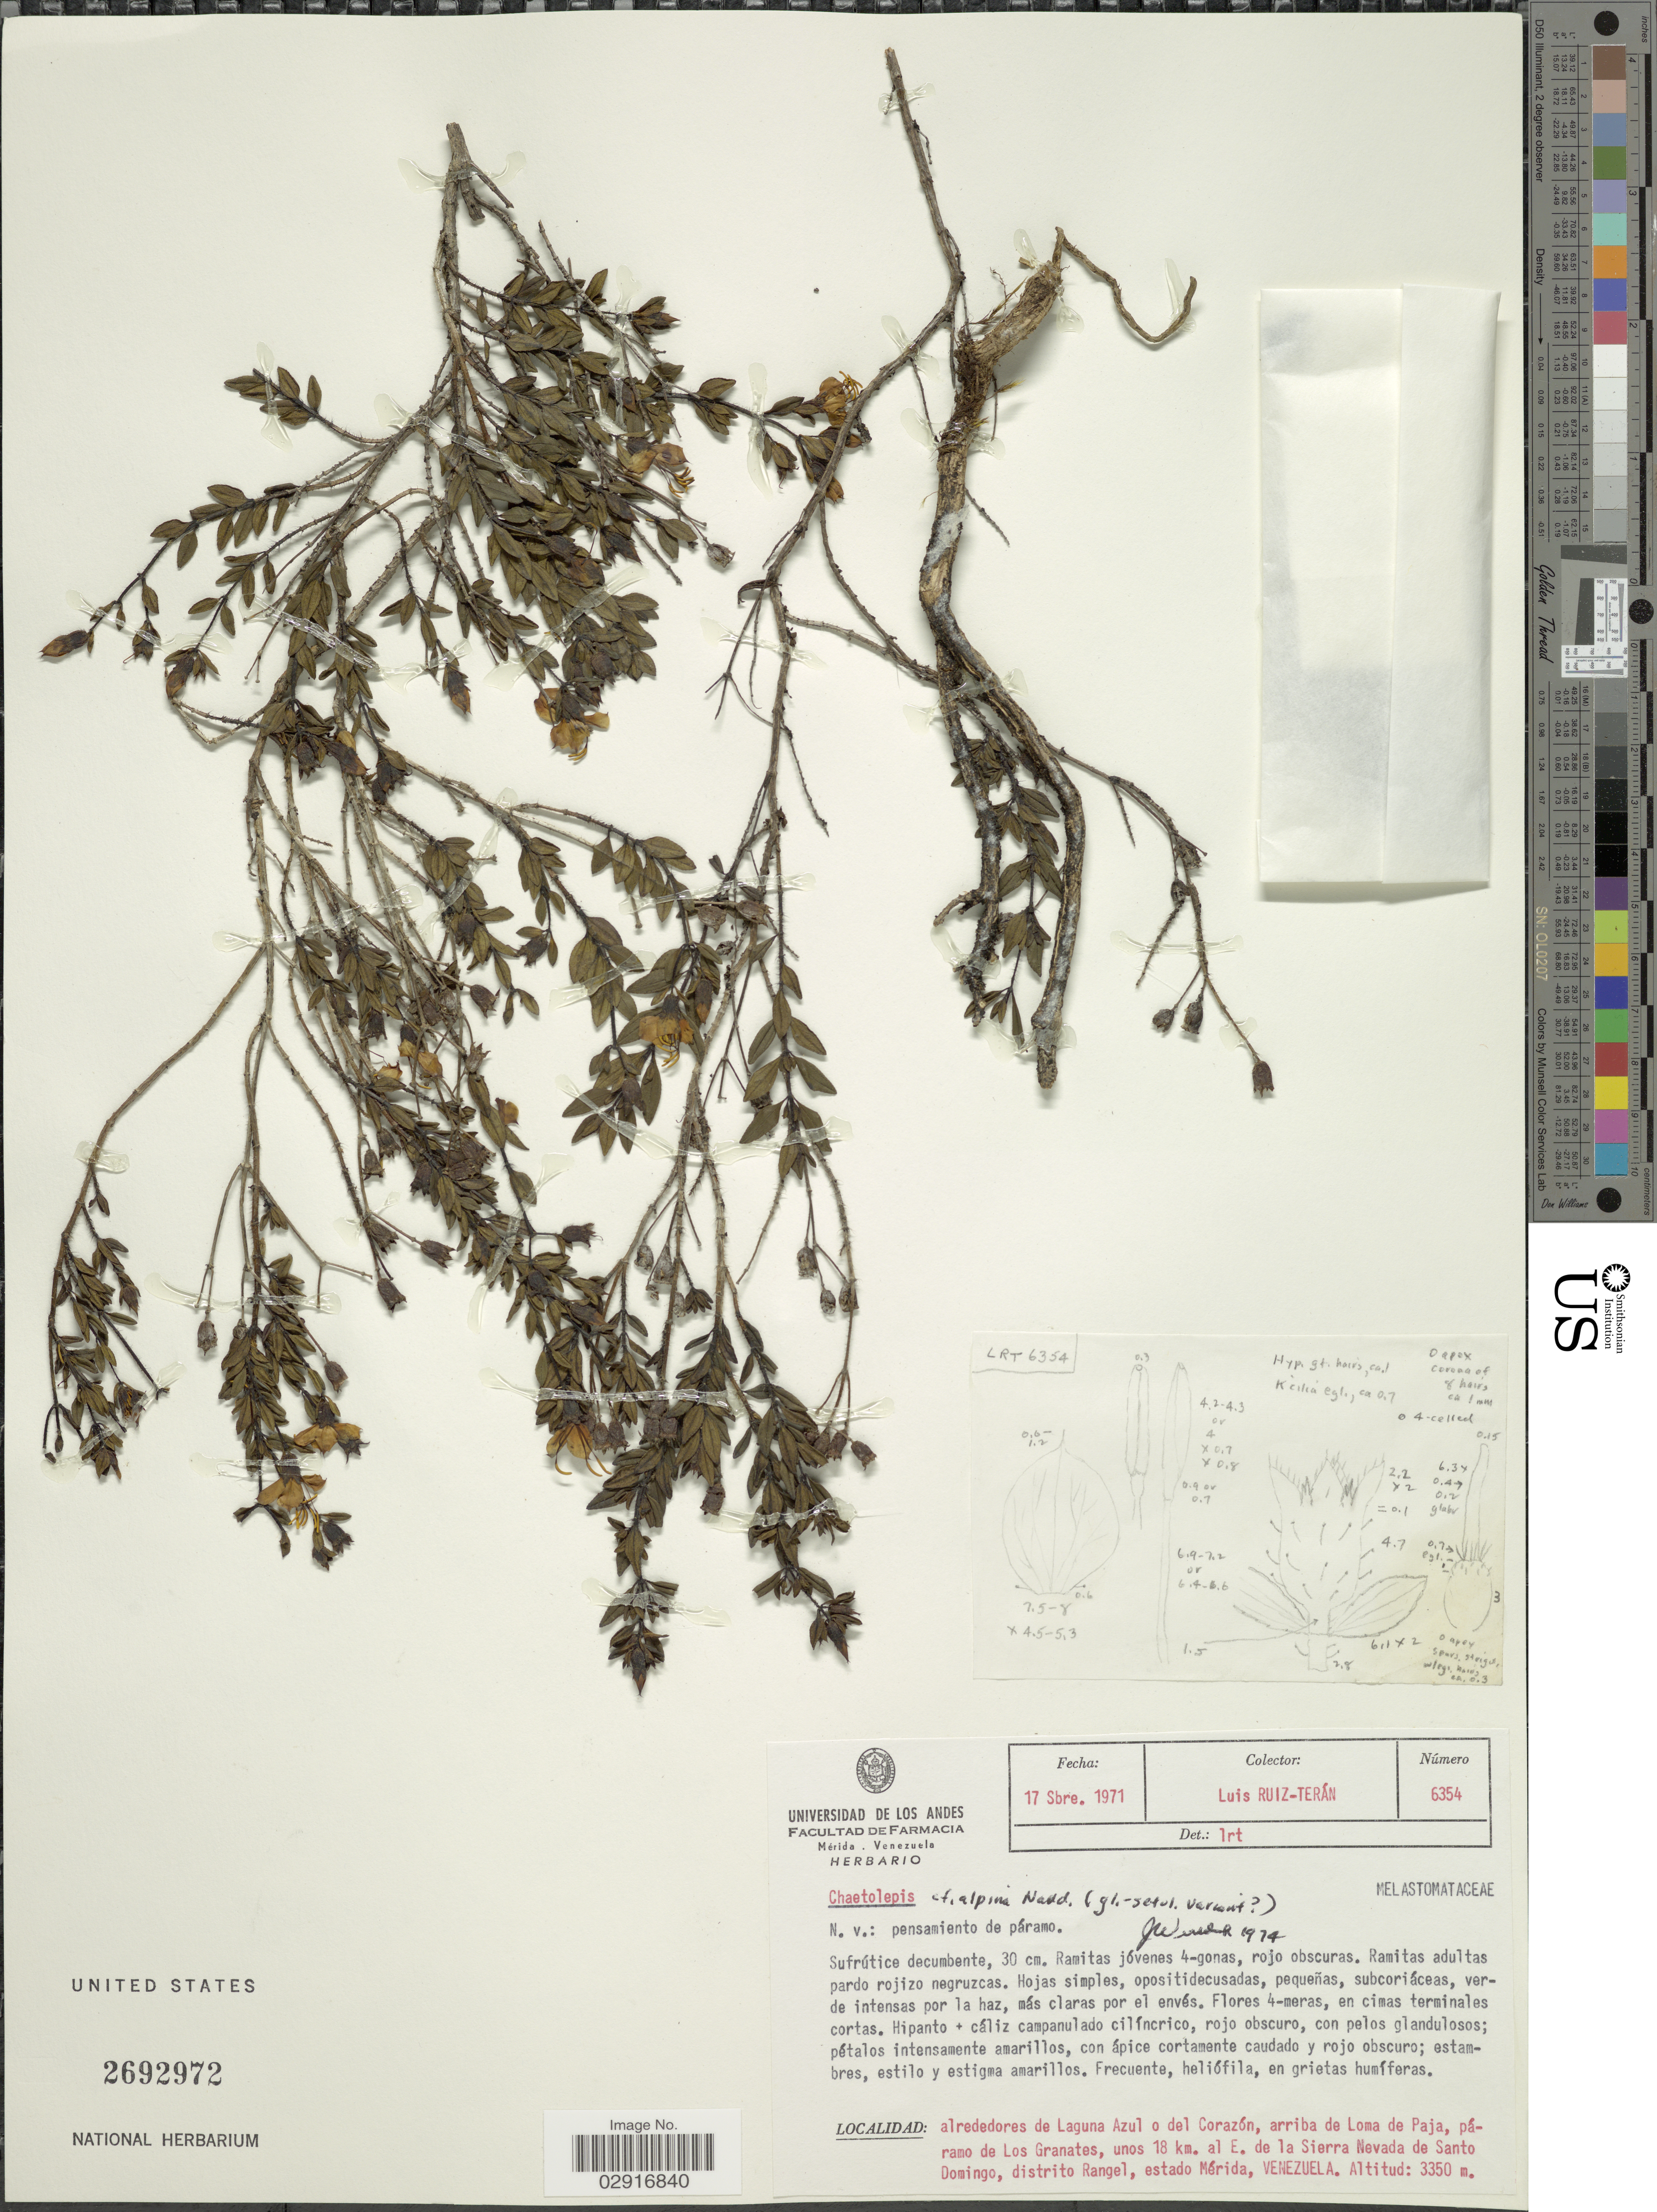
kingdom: Plantae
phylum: Tracheophyta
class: Magnoliopsida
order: Myrtales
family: Melastomataceae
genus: Chaetolepis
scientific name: Chaetolepis alpina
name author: Naudin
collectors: L. Teran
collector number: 6354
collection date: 1971-09-17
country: Venezuela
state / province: Mérida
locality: Alrededores de Laguna Azul o del Corazón, arriba de Loma de Paja, páramo de Los Granates, unos 18 km. al E. de la Sierra Nevada de Santo Domingo, distrito Rangel.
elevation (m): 3350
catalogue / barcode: US 2692972